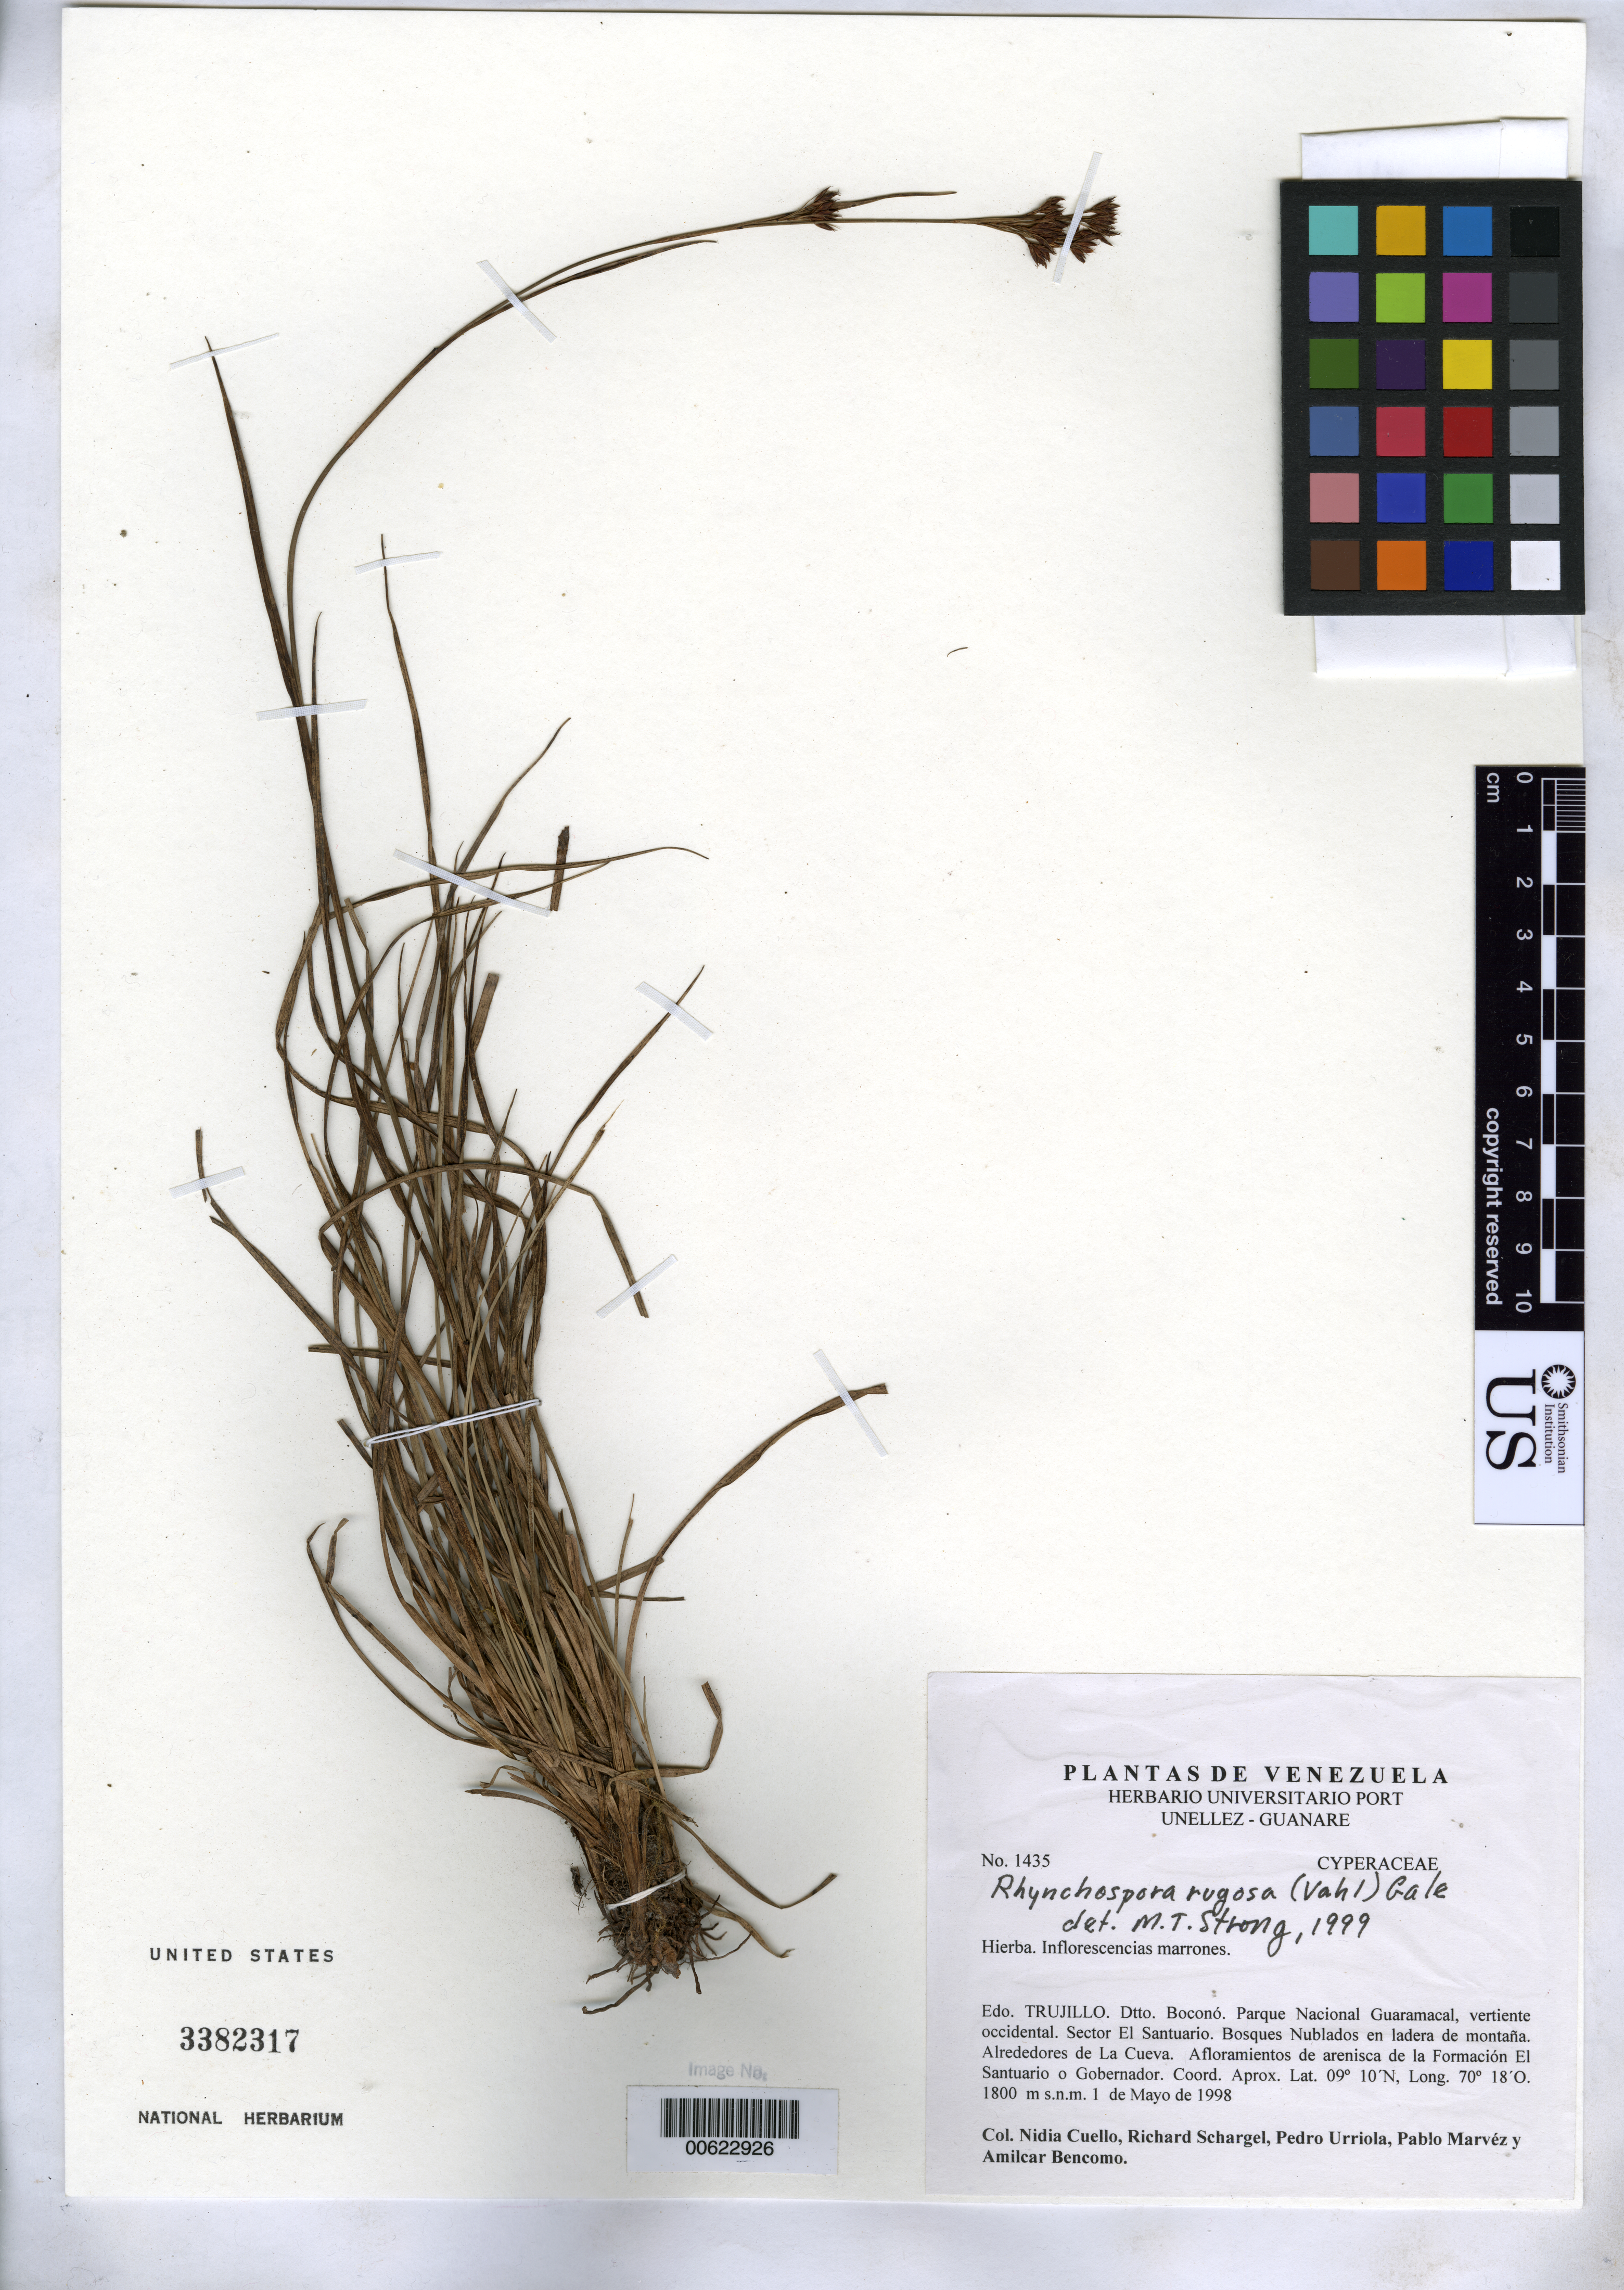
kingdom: Plantae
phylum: Tracheophyta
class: Liliopsida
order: Poales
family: Cyperaceae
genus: Rhynchospora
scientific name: Rhynchospora rugosa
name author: (Vahl) Gale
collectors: N. L. Cuello, R. Schargel, P. Urriola, P. Marvéz & A. Bencomo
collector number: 1435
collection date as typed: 01 May 1998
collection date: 1998-05-01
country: Venezuela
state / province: Trujillo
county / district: Boconó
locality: Parque Nacional Guaramacal, vertiente occidental. Sector El Santuario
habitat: Bosques nublados en ladera de montaña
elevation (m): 1800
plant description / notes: PORT, US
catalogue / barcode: US 3382317